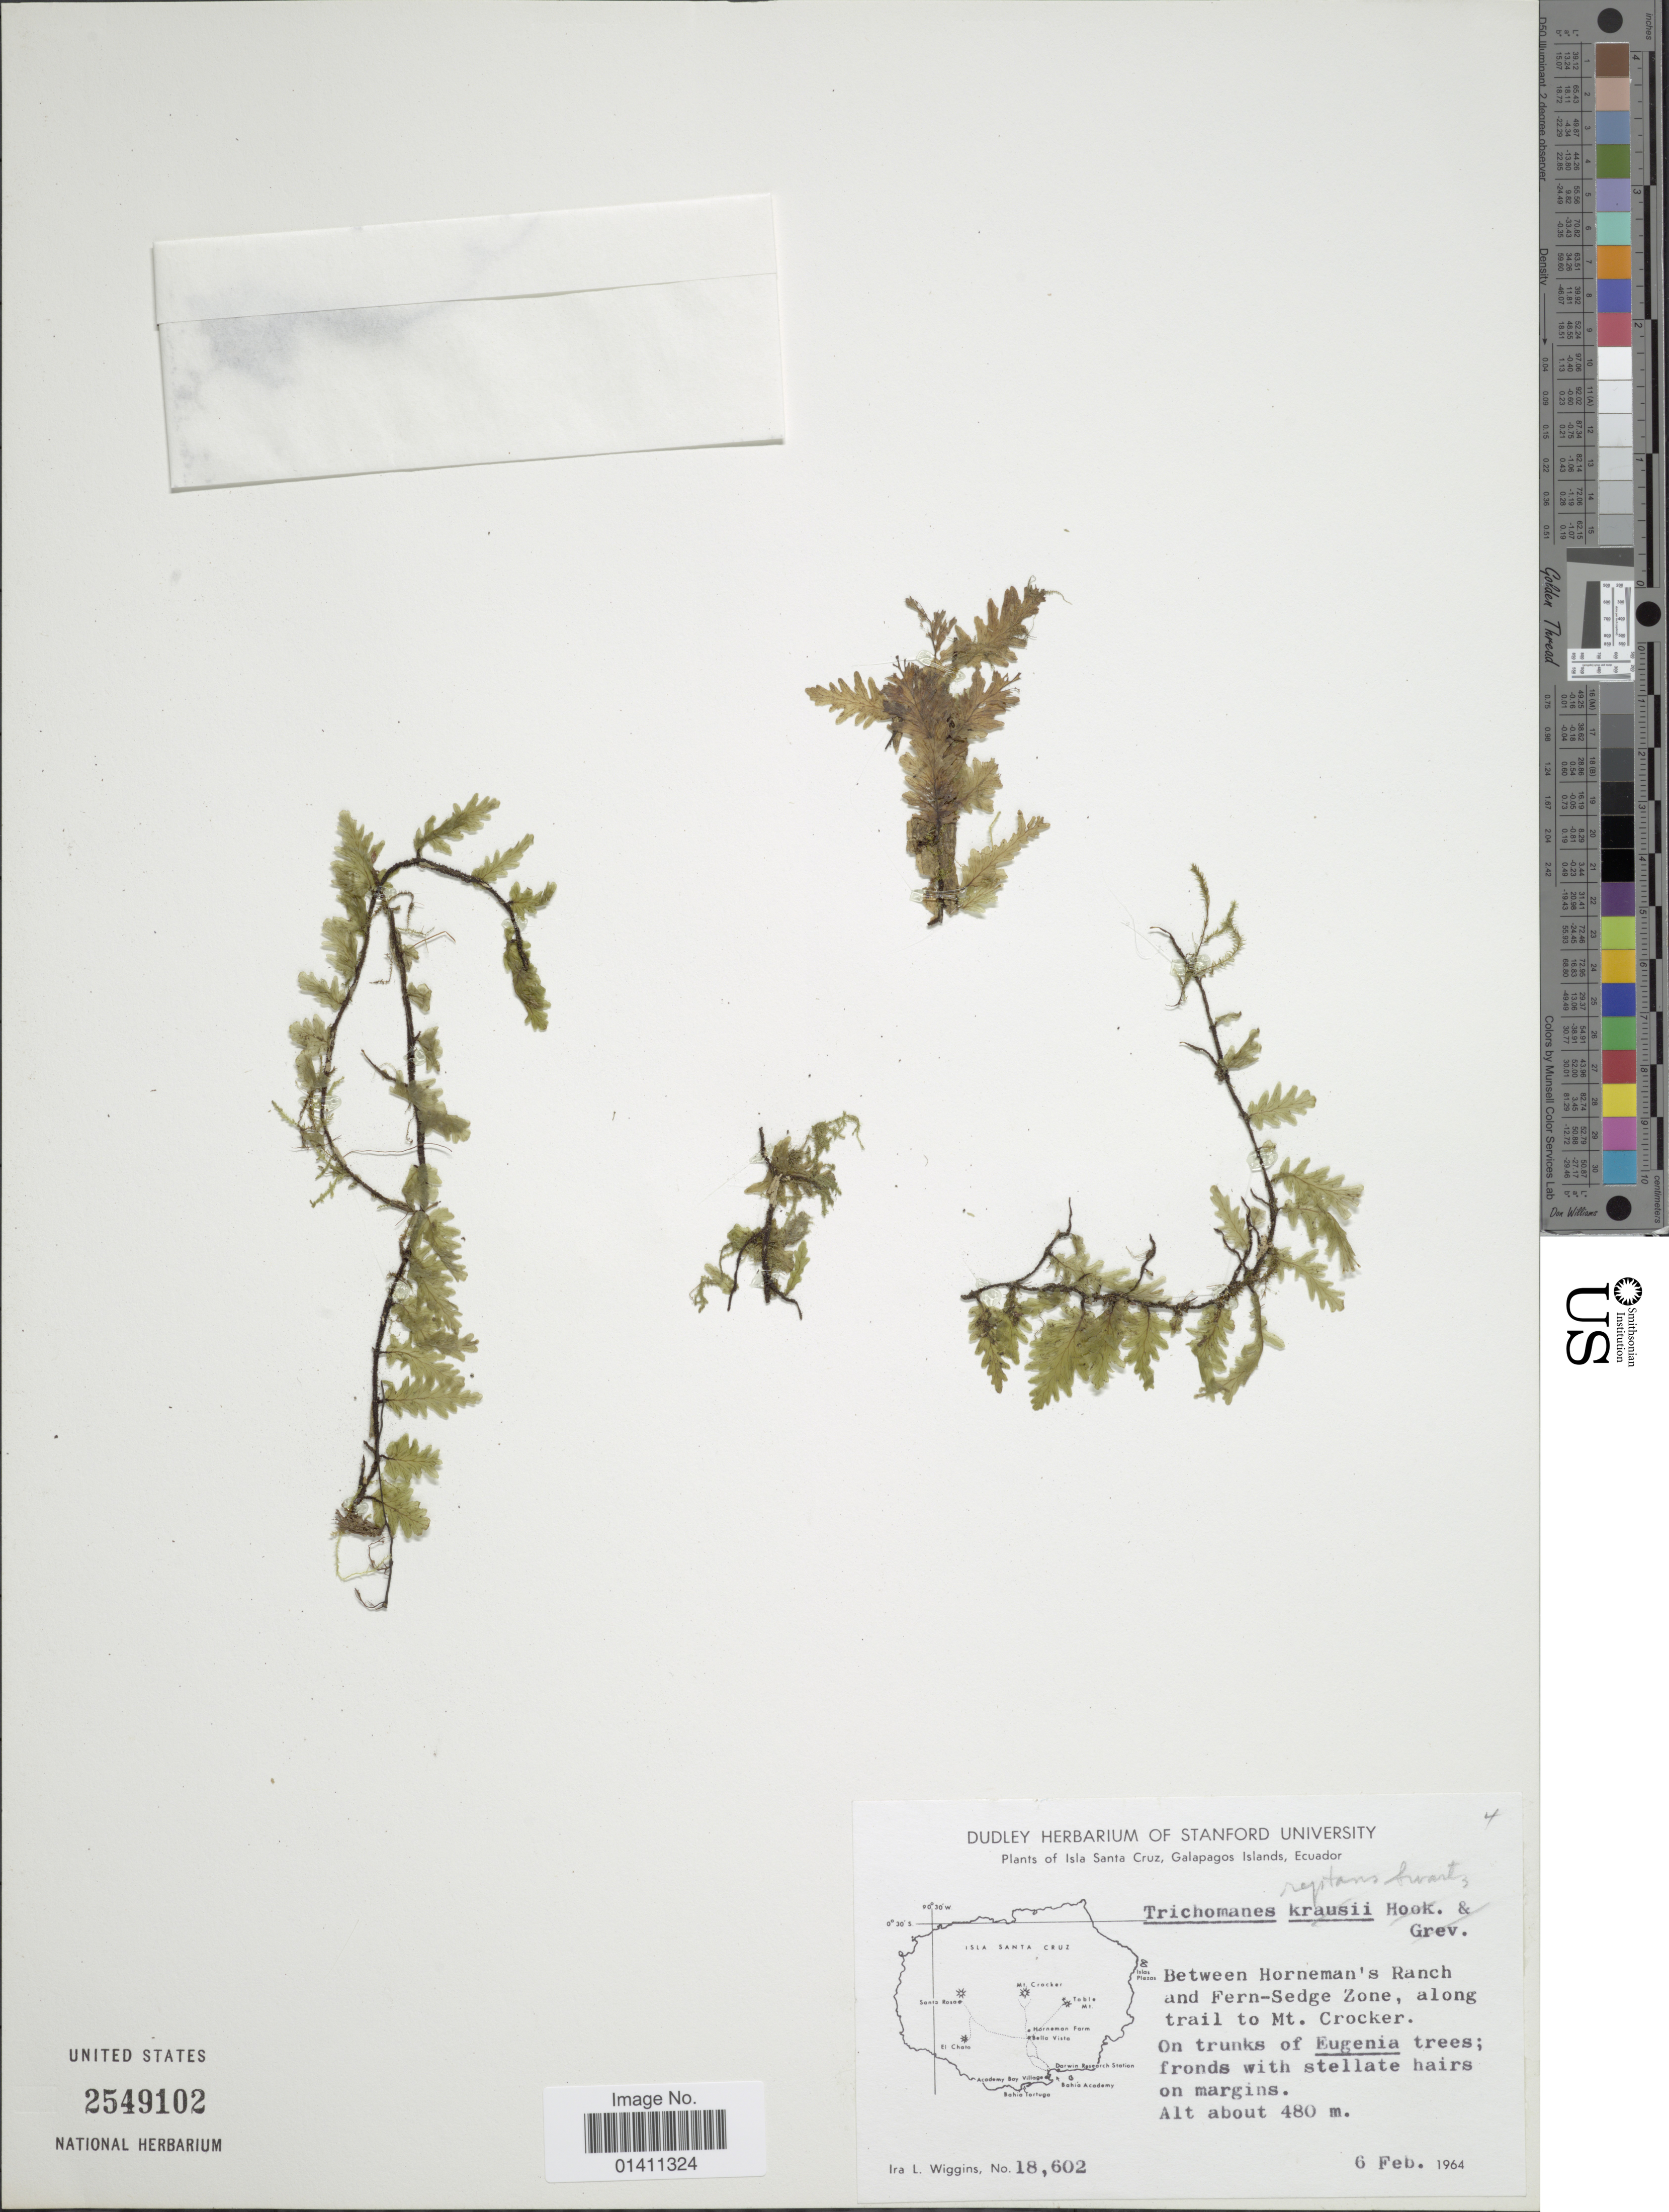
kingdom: Plantae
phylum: Tracheophyta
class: Polypodiopsida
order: Hymenophyllales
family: Hymenophyllaceae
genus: Didymoglossum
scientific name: Didymoglossum reptans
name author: (Sw.) C. Presl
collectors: I. L. Wiggins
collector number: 18602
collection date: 1964-02-06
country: Ecuador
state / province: Colón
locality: Isla Santa Cruz, Galapagos Islands. Between Horneman's Ranch and Fern-Sedge Zone, along trail to Mt. Crocker.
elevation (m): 480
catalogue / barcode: US 2549102